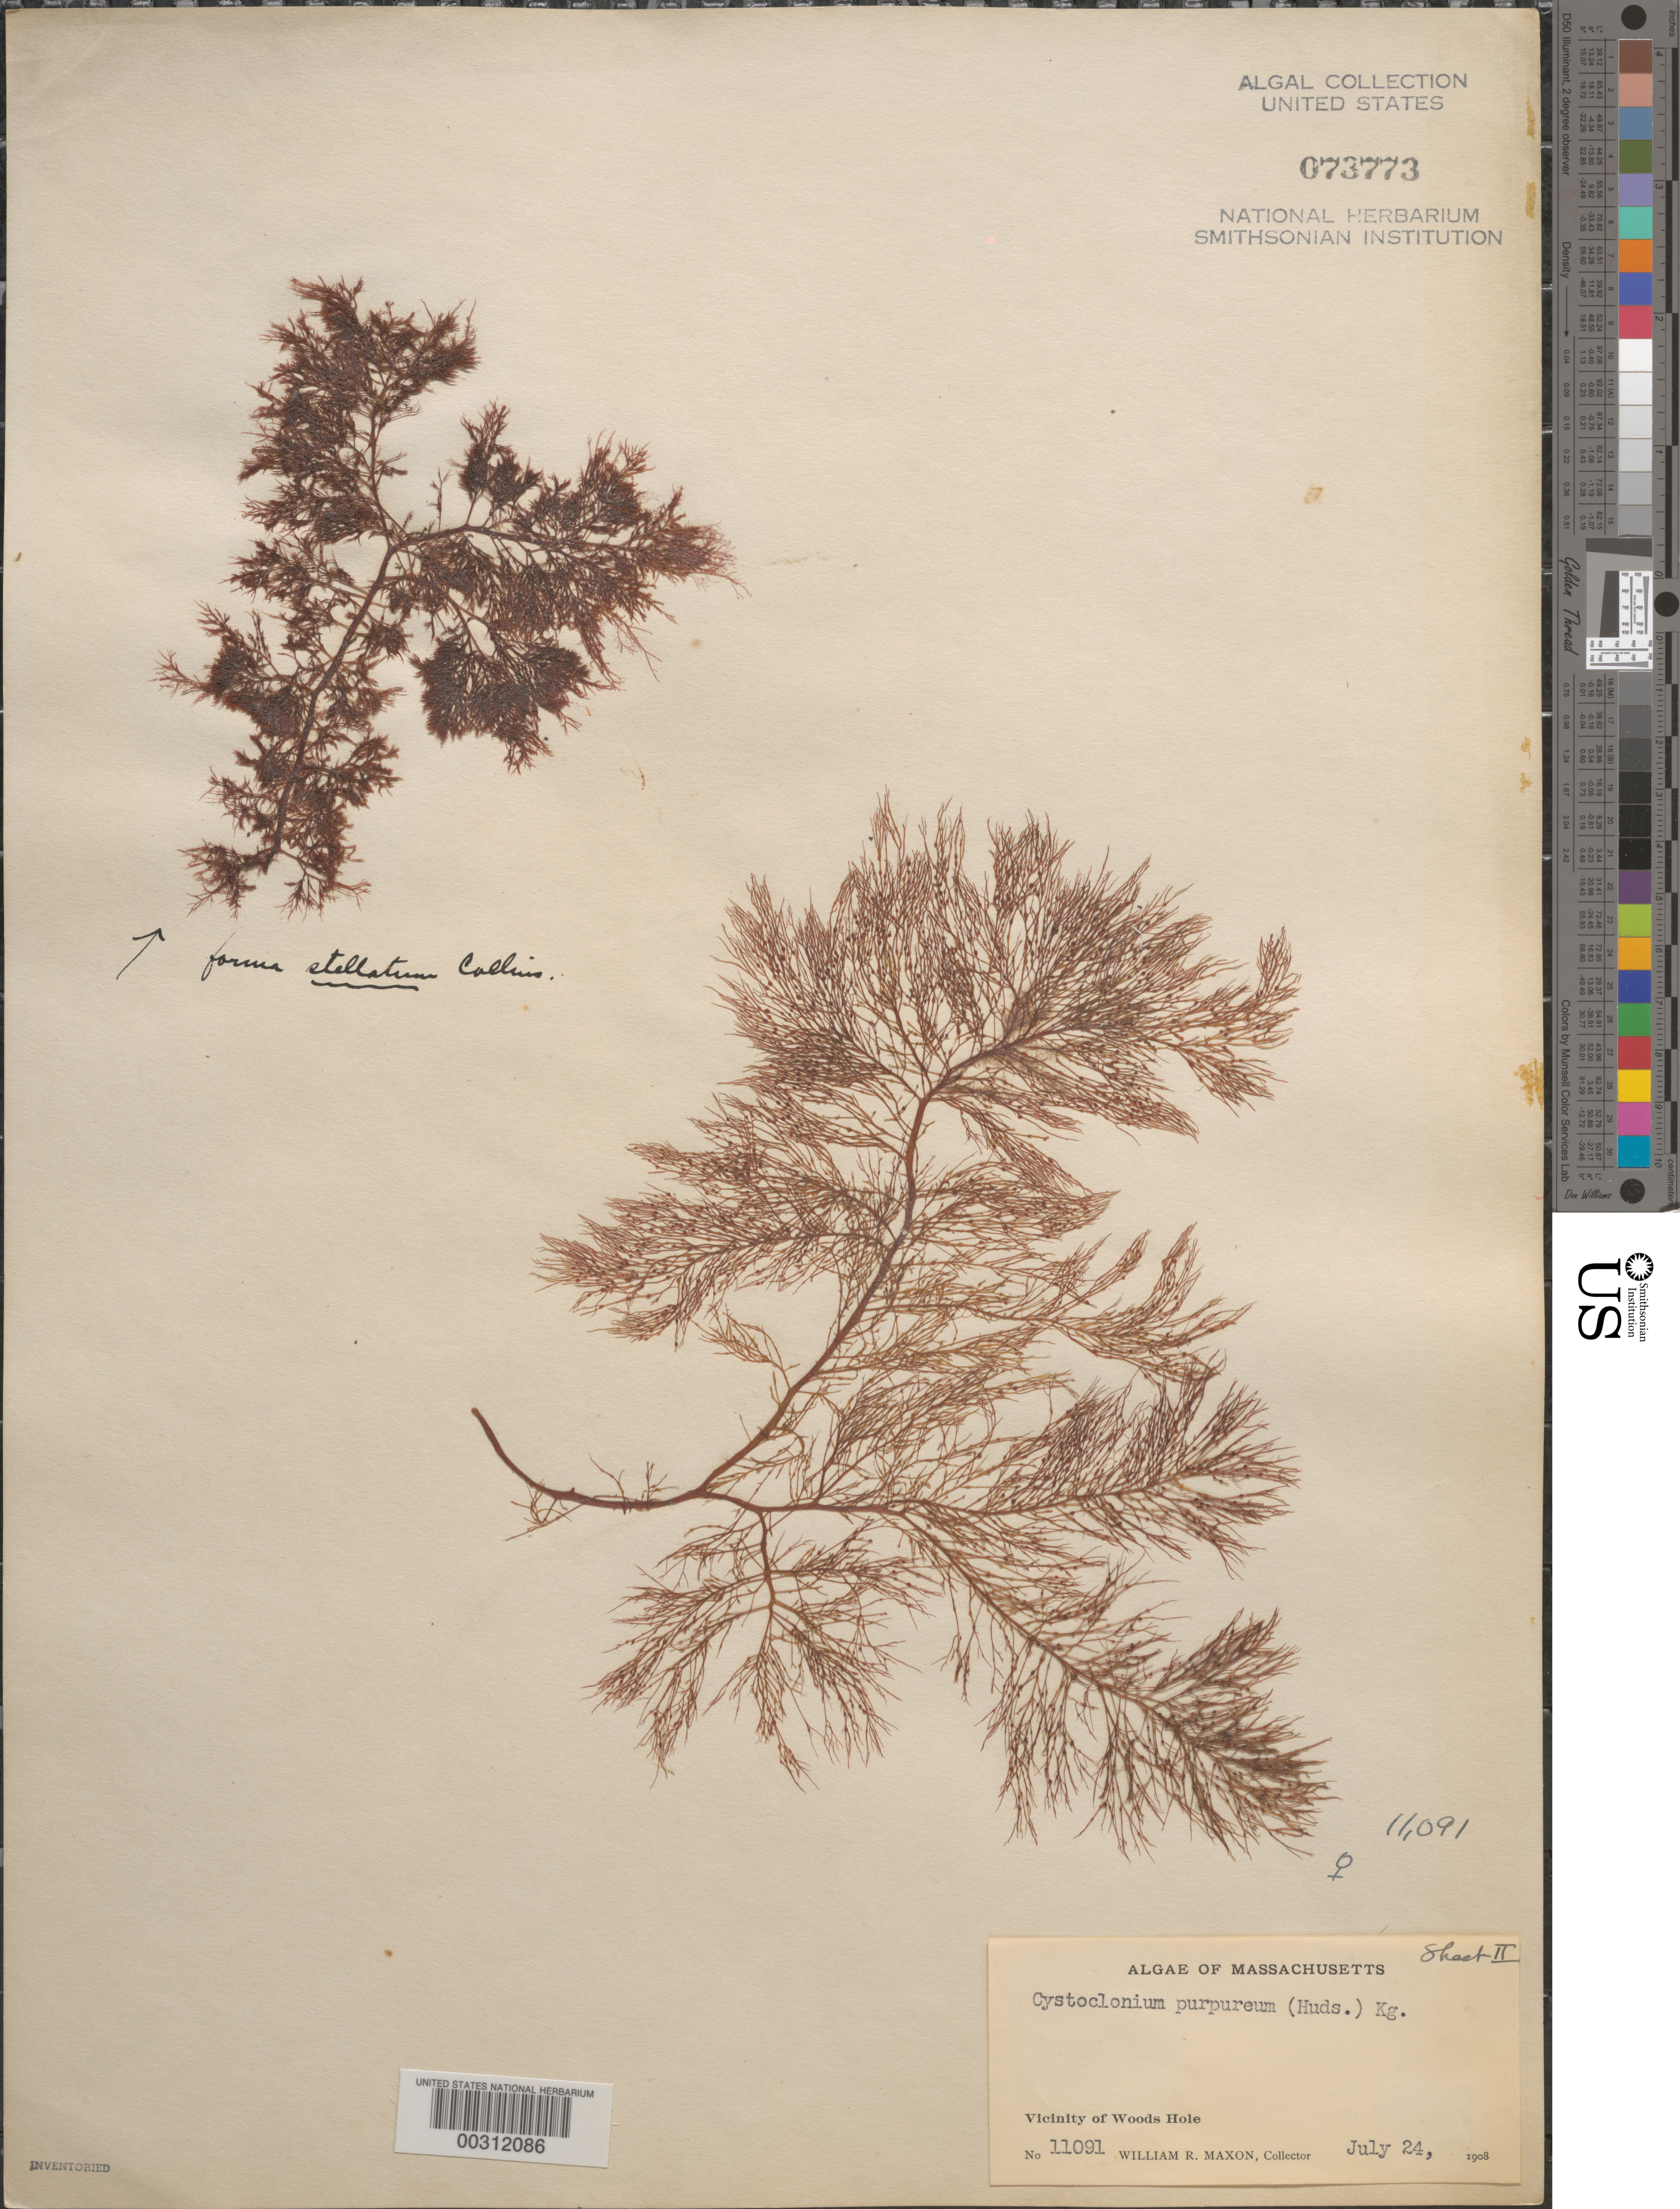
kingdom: Plantae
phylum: Rhodophyta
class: Florideophyceae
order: Gigartinales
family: Cystocloniaceae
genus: Cystoclonium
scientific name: Cystoclonium purpureum f. stellatum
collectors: W. R. Maxon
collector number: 11091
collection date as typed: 24 Jul 1908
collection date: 1908-07-24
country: United States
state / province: Massachusetts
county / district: Barnstable County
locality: Woods Hole area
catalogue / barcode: US 73773